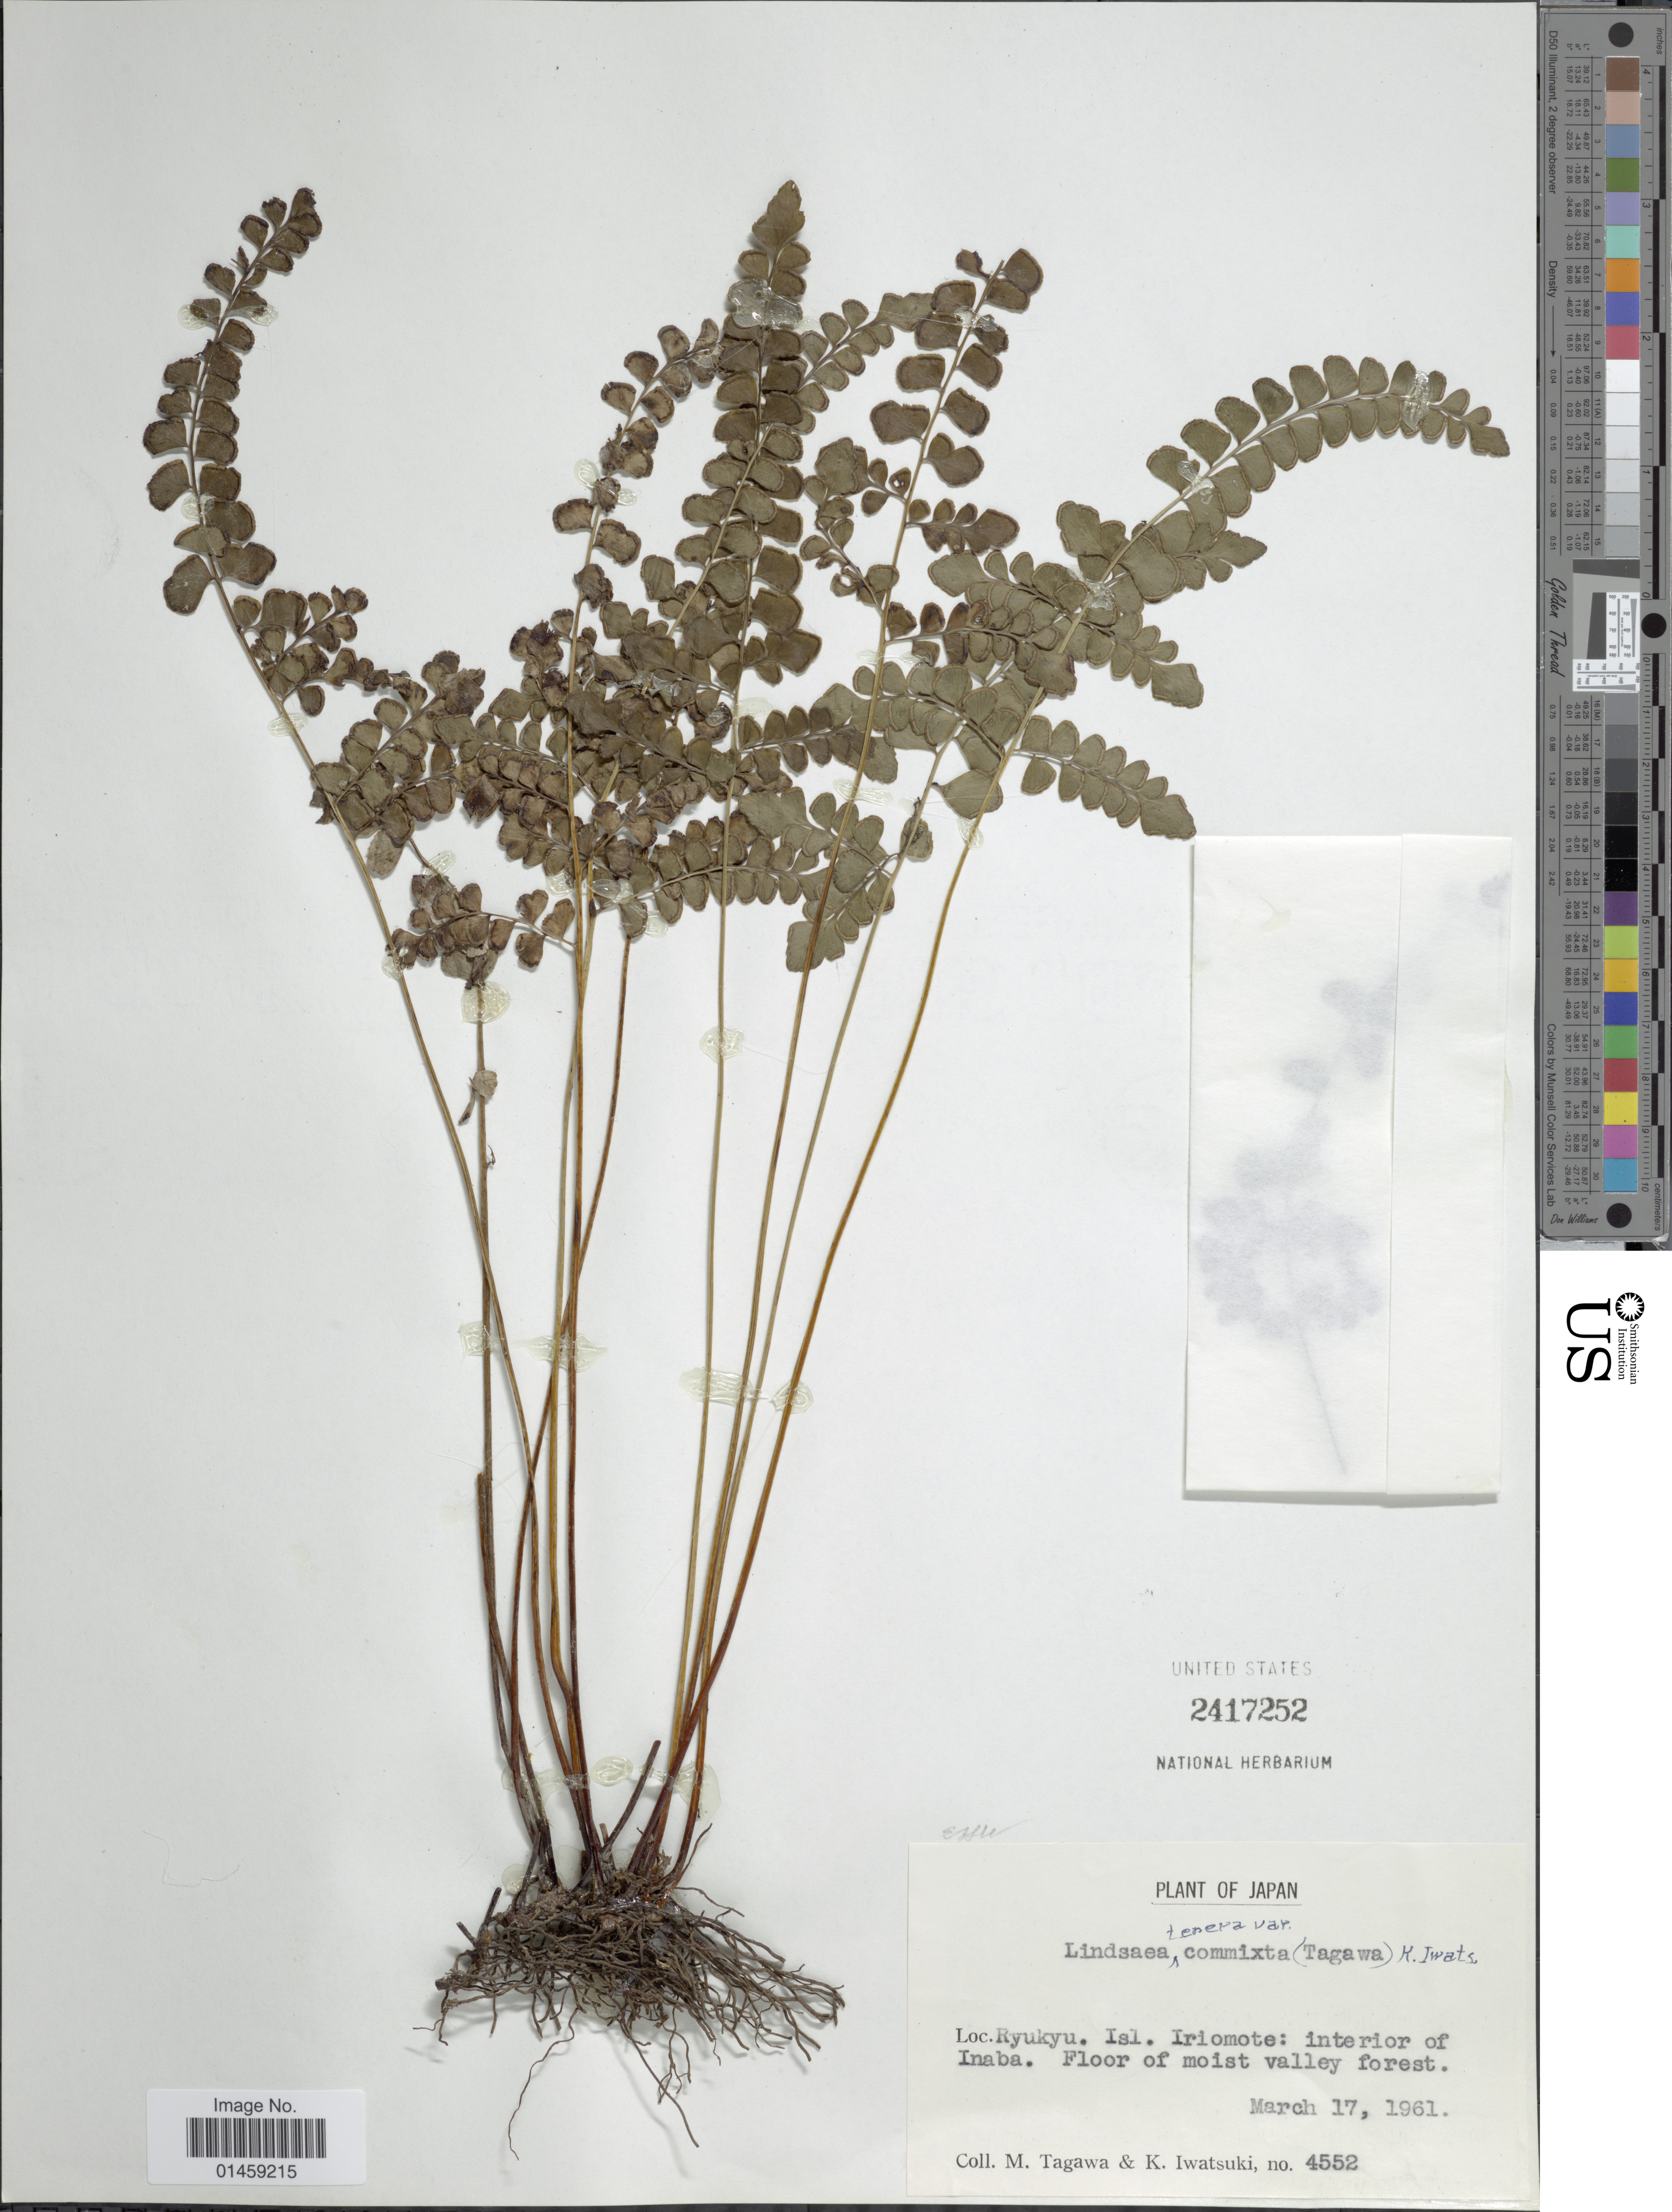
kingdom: Plantae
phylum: Tracheophyta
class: Polypodiopsida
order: Polypodiales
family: Lindsaeaceae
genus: Lindsaea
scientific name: Lindsaea orbiculata var. commixta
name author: (Tagawa) K.U. Kramer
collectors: M. Tagawa & K. Iwatsuki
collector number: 4552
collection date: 1961-03-17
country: Japan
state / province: Okinawa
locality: Ryukyu. Isl. Iriomote: interior of Inaba.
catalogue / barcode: US 2417252